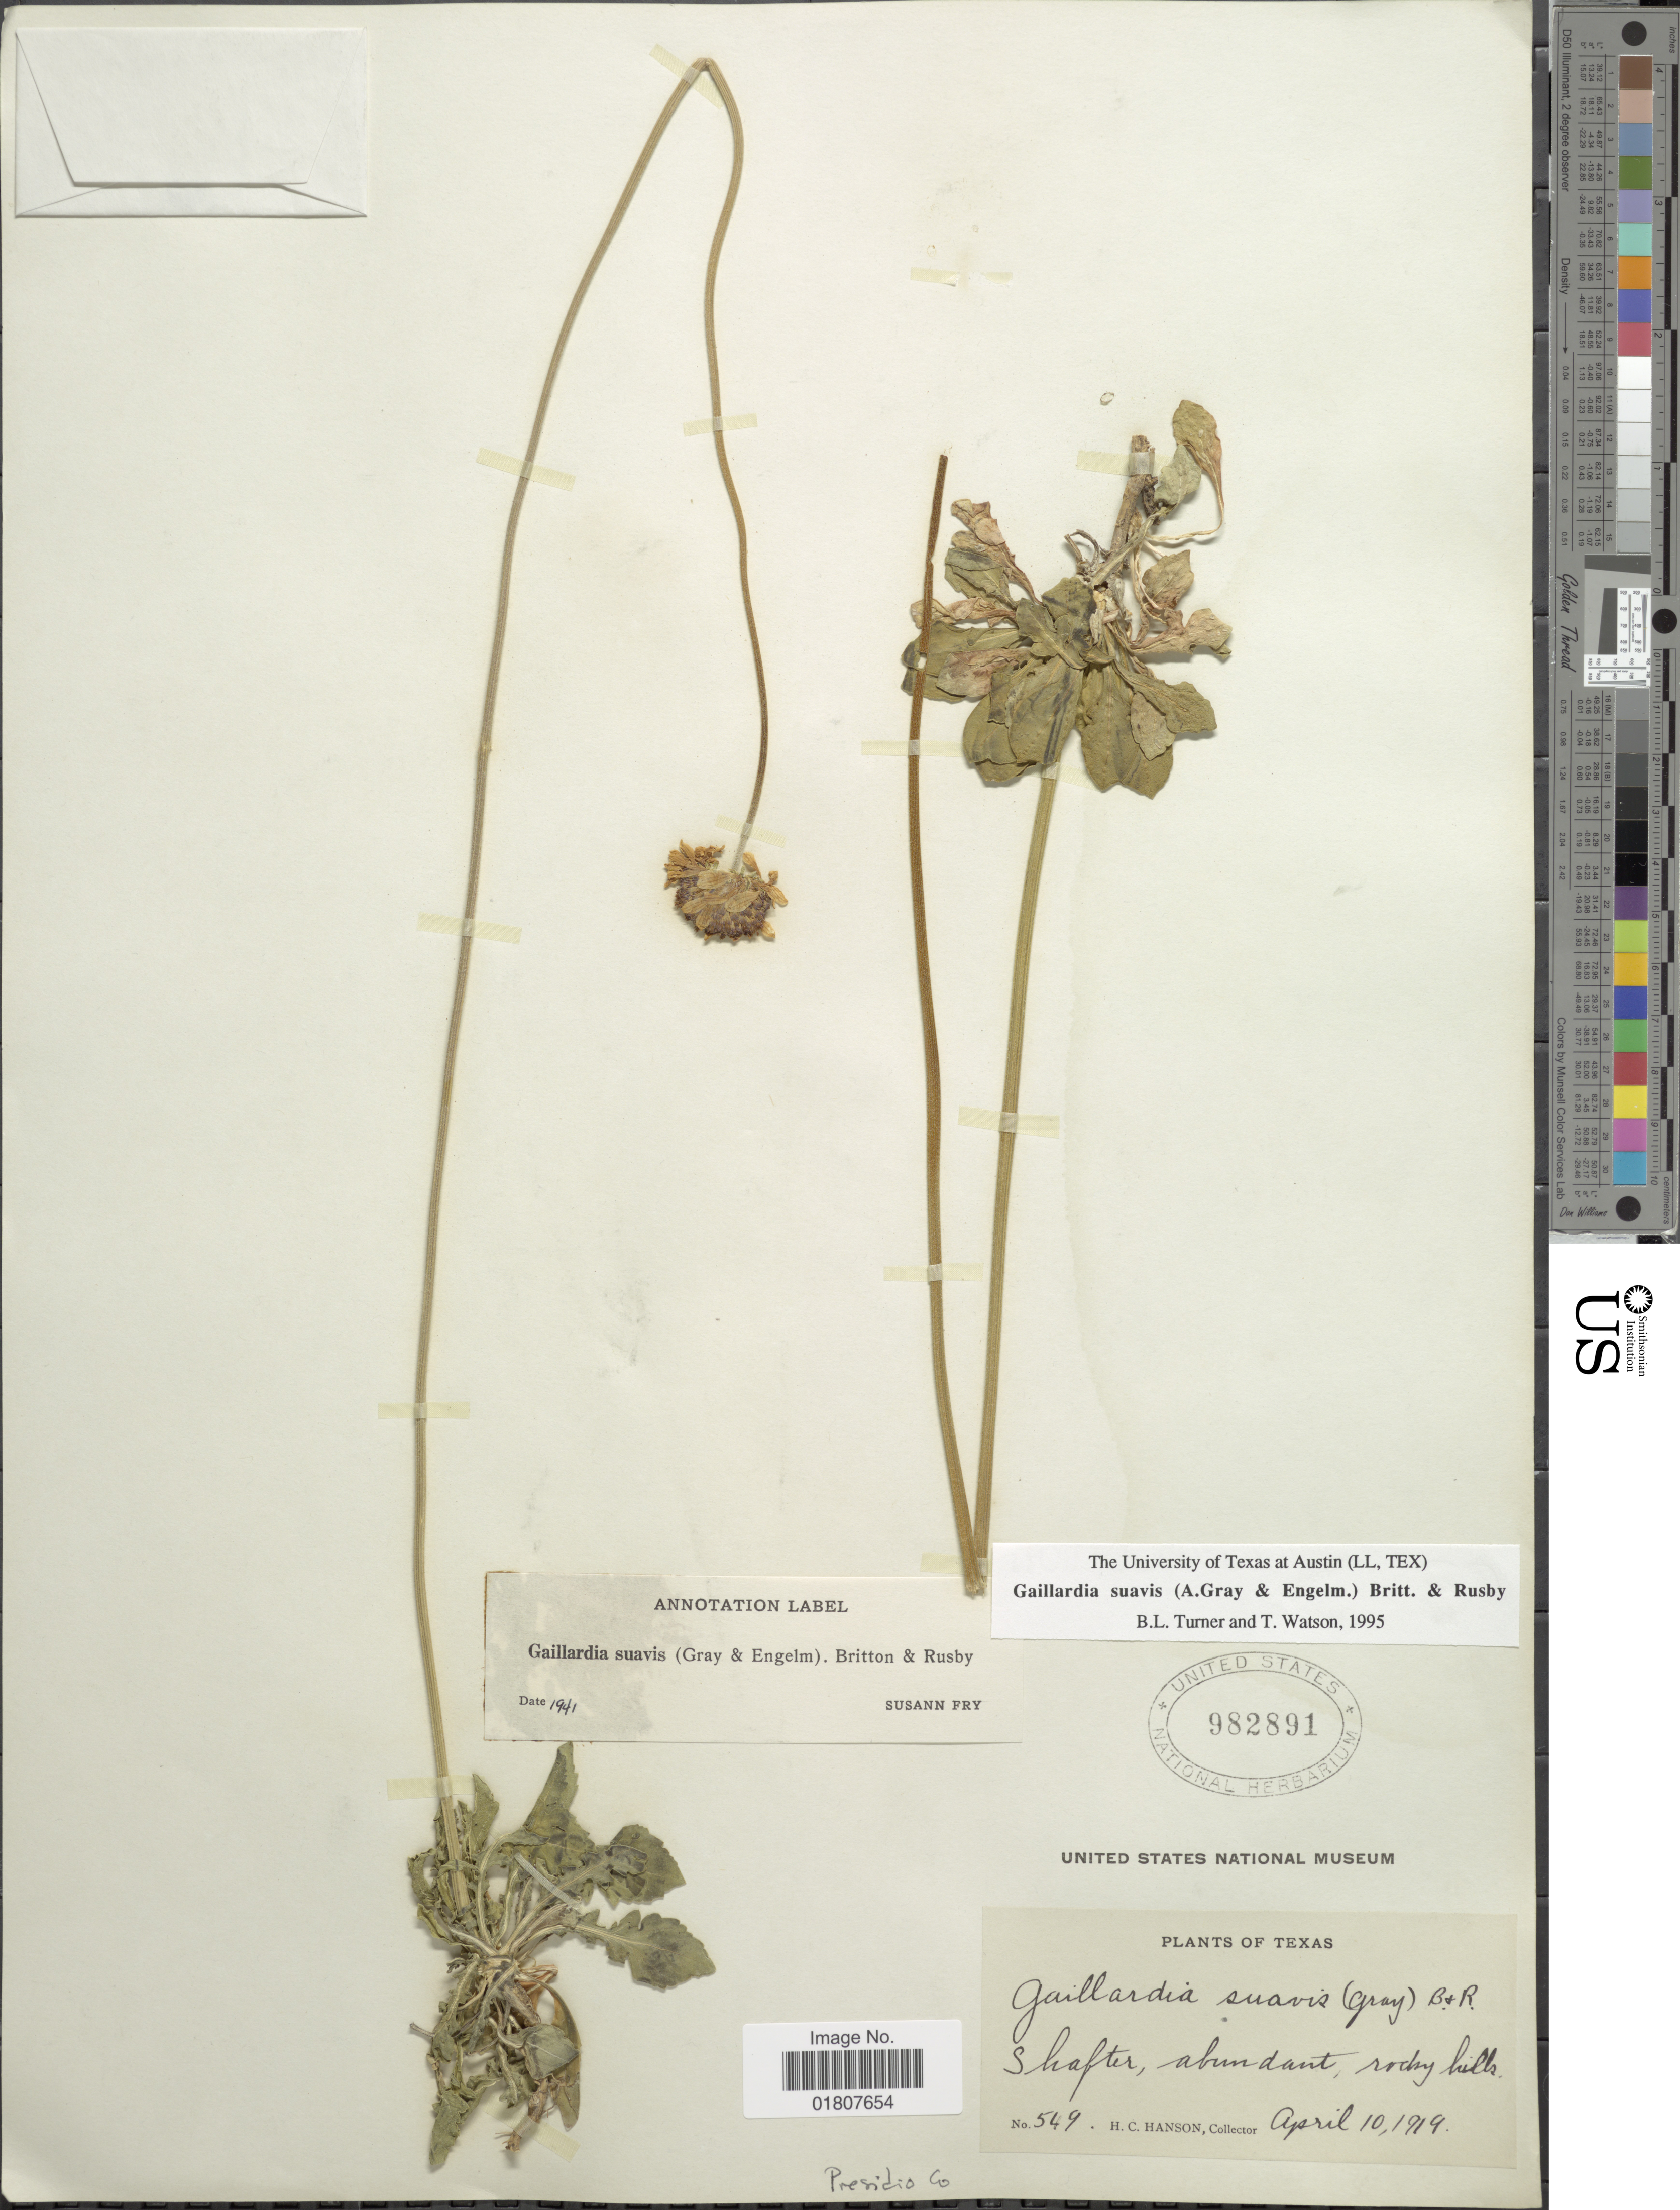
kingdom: Plantae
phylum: Tracheophyta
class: Magnoliopsida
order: Asterales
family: Asteraceae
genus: Gaillardia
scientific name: Gaillardia suavis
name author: (A. Gray & Engelm.) Britton & Rusby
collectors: H. Hanson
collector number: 549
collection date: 1919-04-10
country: United States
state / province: Texas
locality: Shafter, abundant, rocky hills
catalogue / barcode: US 982891